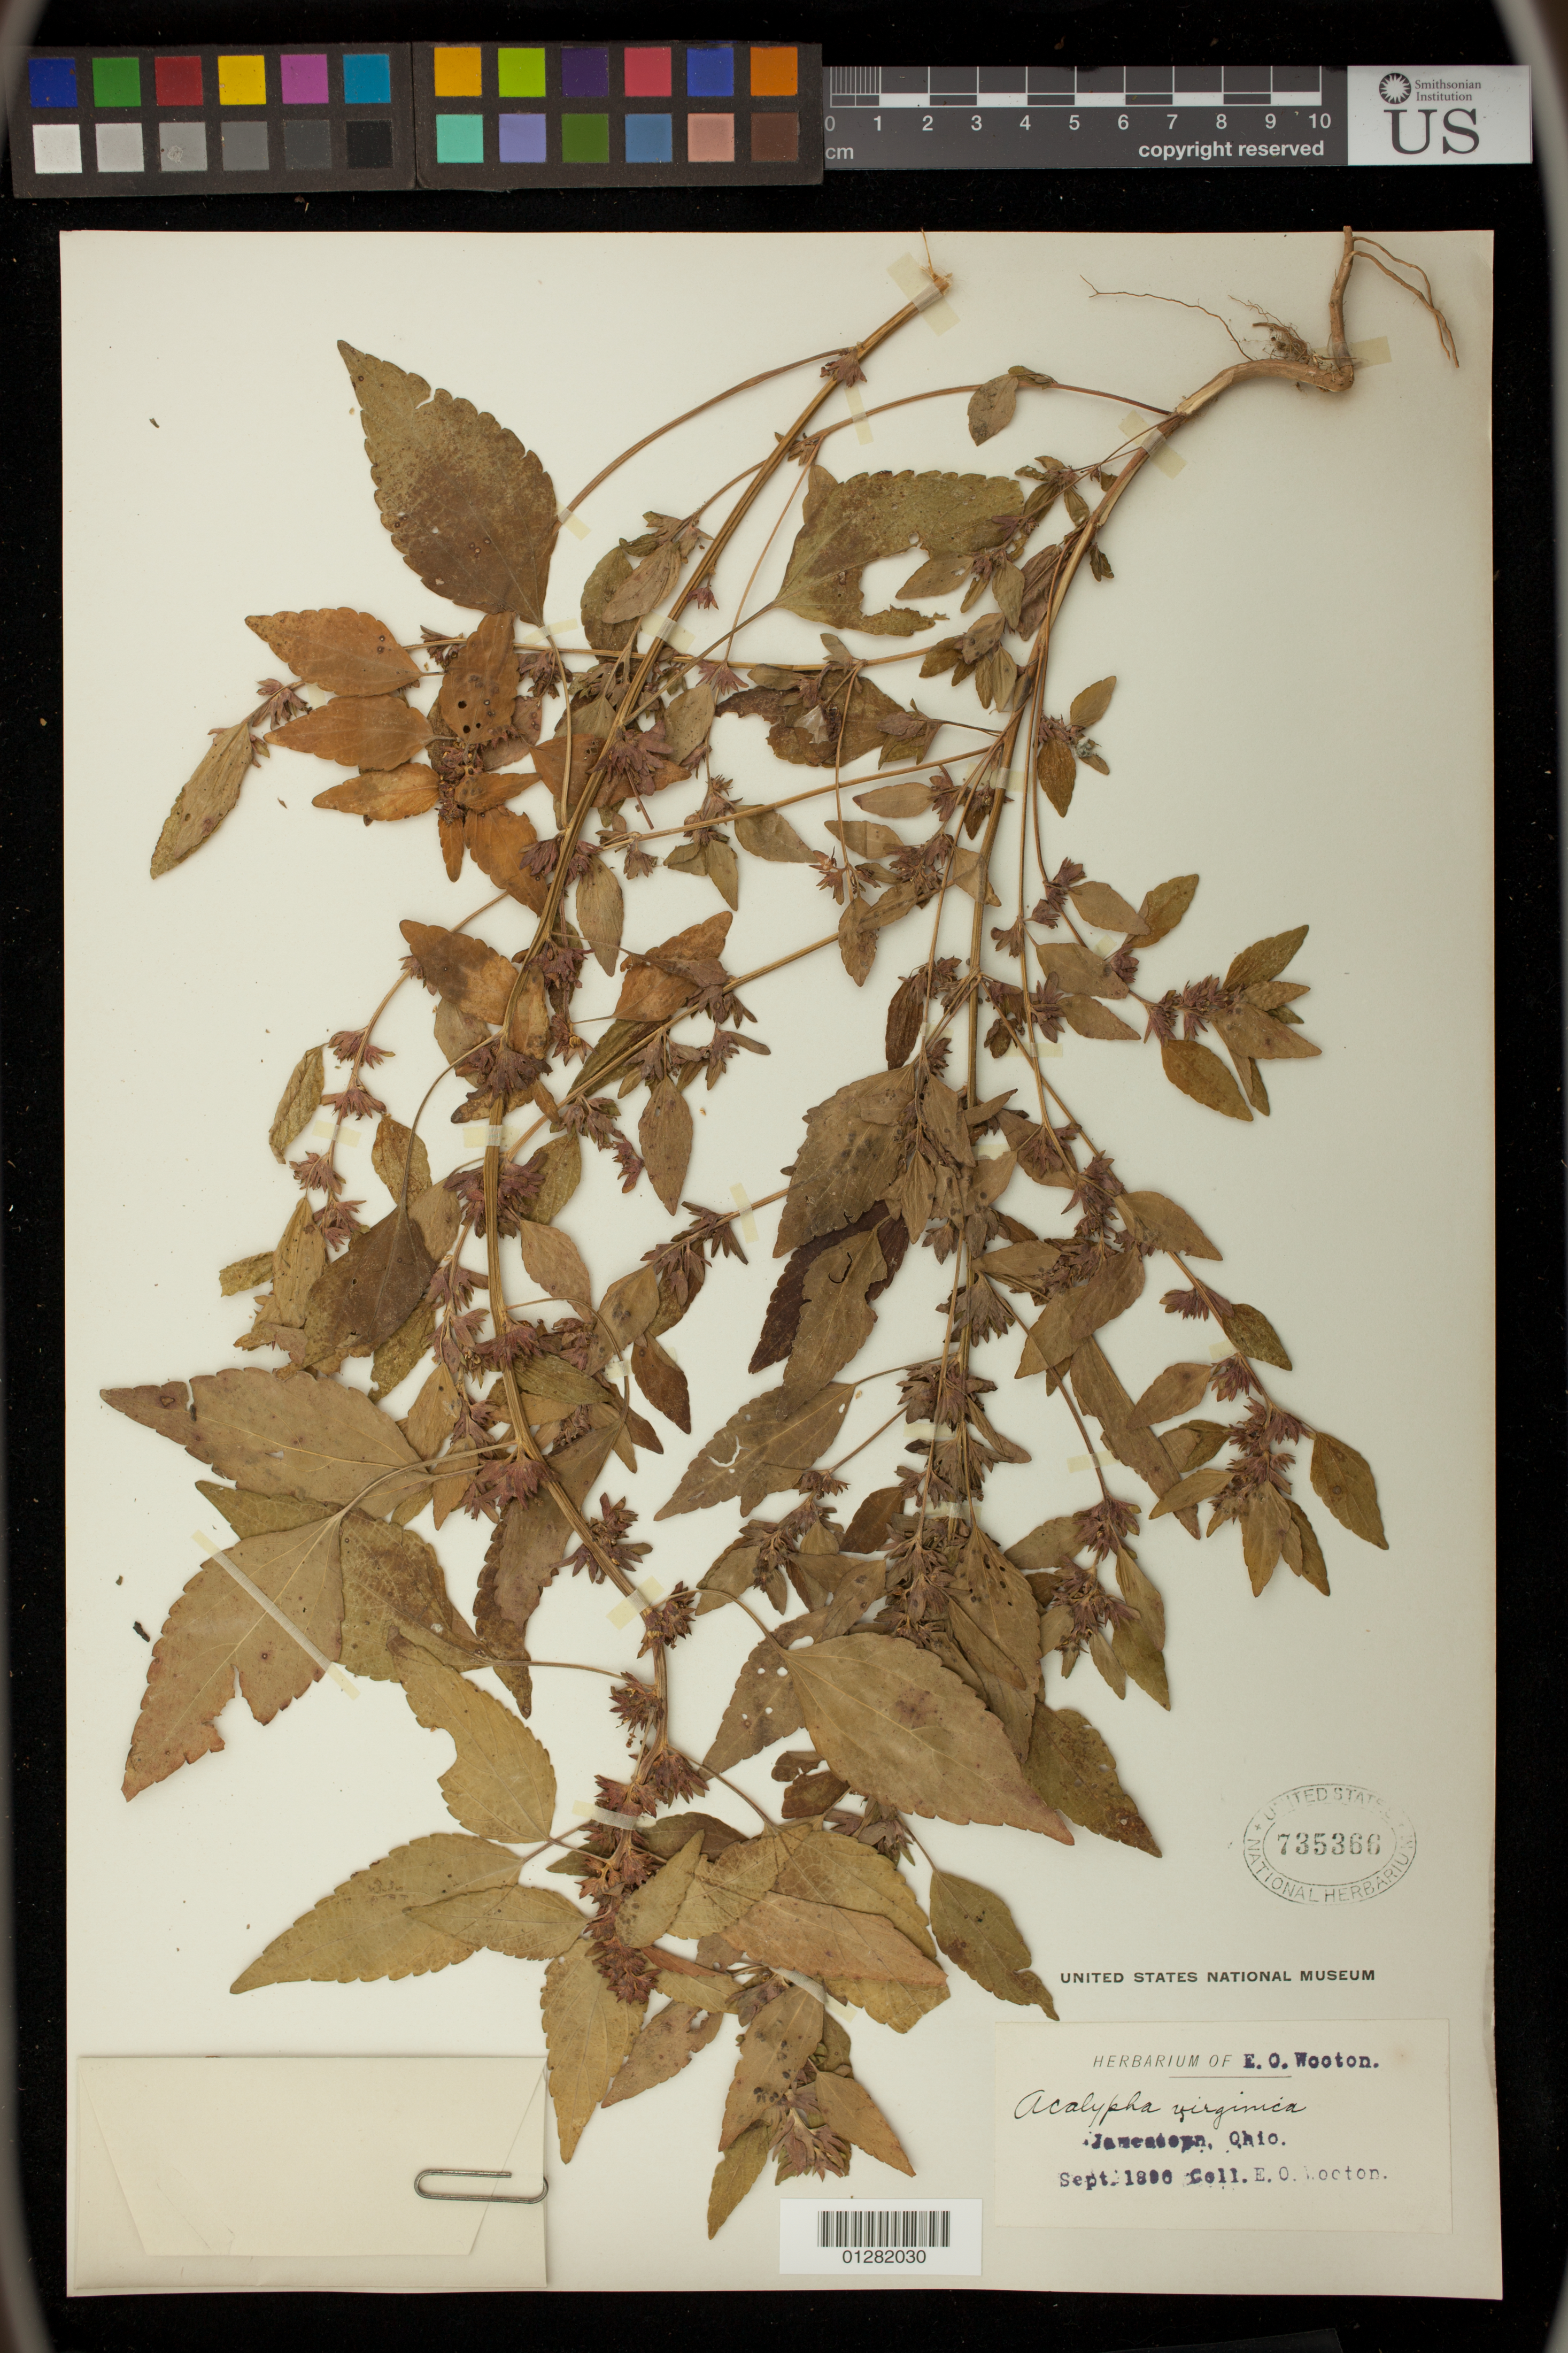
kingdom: Plantae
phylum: Tracheophyta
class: Magnoliopsida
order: Malpighiales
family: Euphorbiaceae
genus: Acalypha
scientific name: Acalypha virginica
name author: L.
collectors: E. O. Wooton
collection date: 1896-09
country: United States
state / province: Ohio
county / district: Greene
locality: Jamestown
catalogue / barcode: US 735366